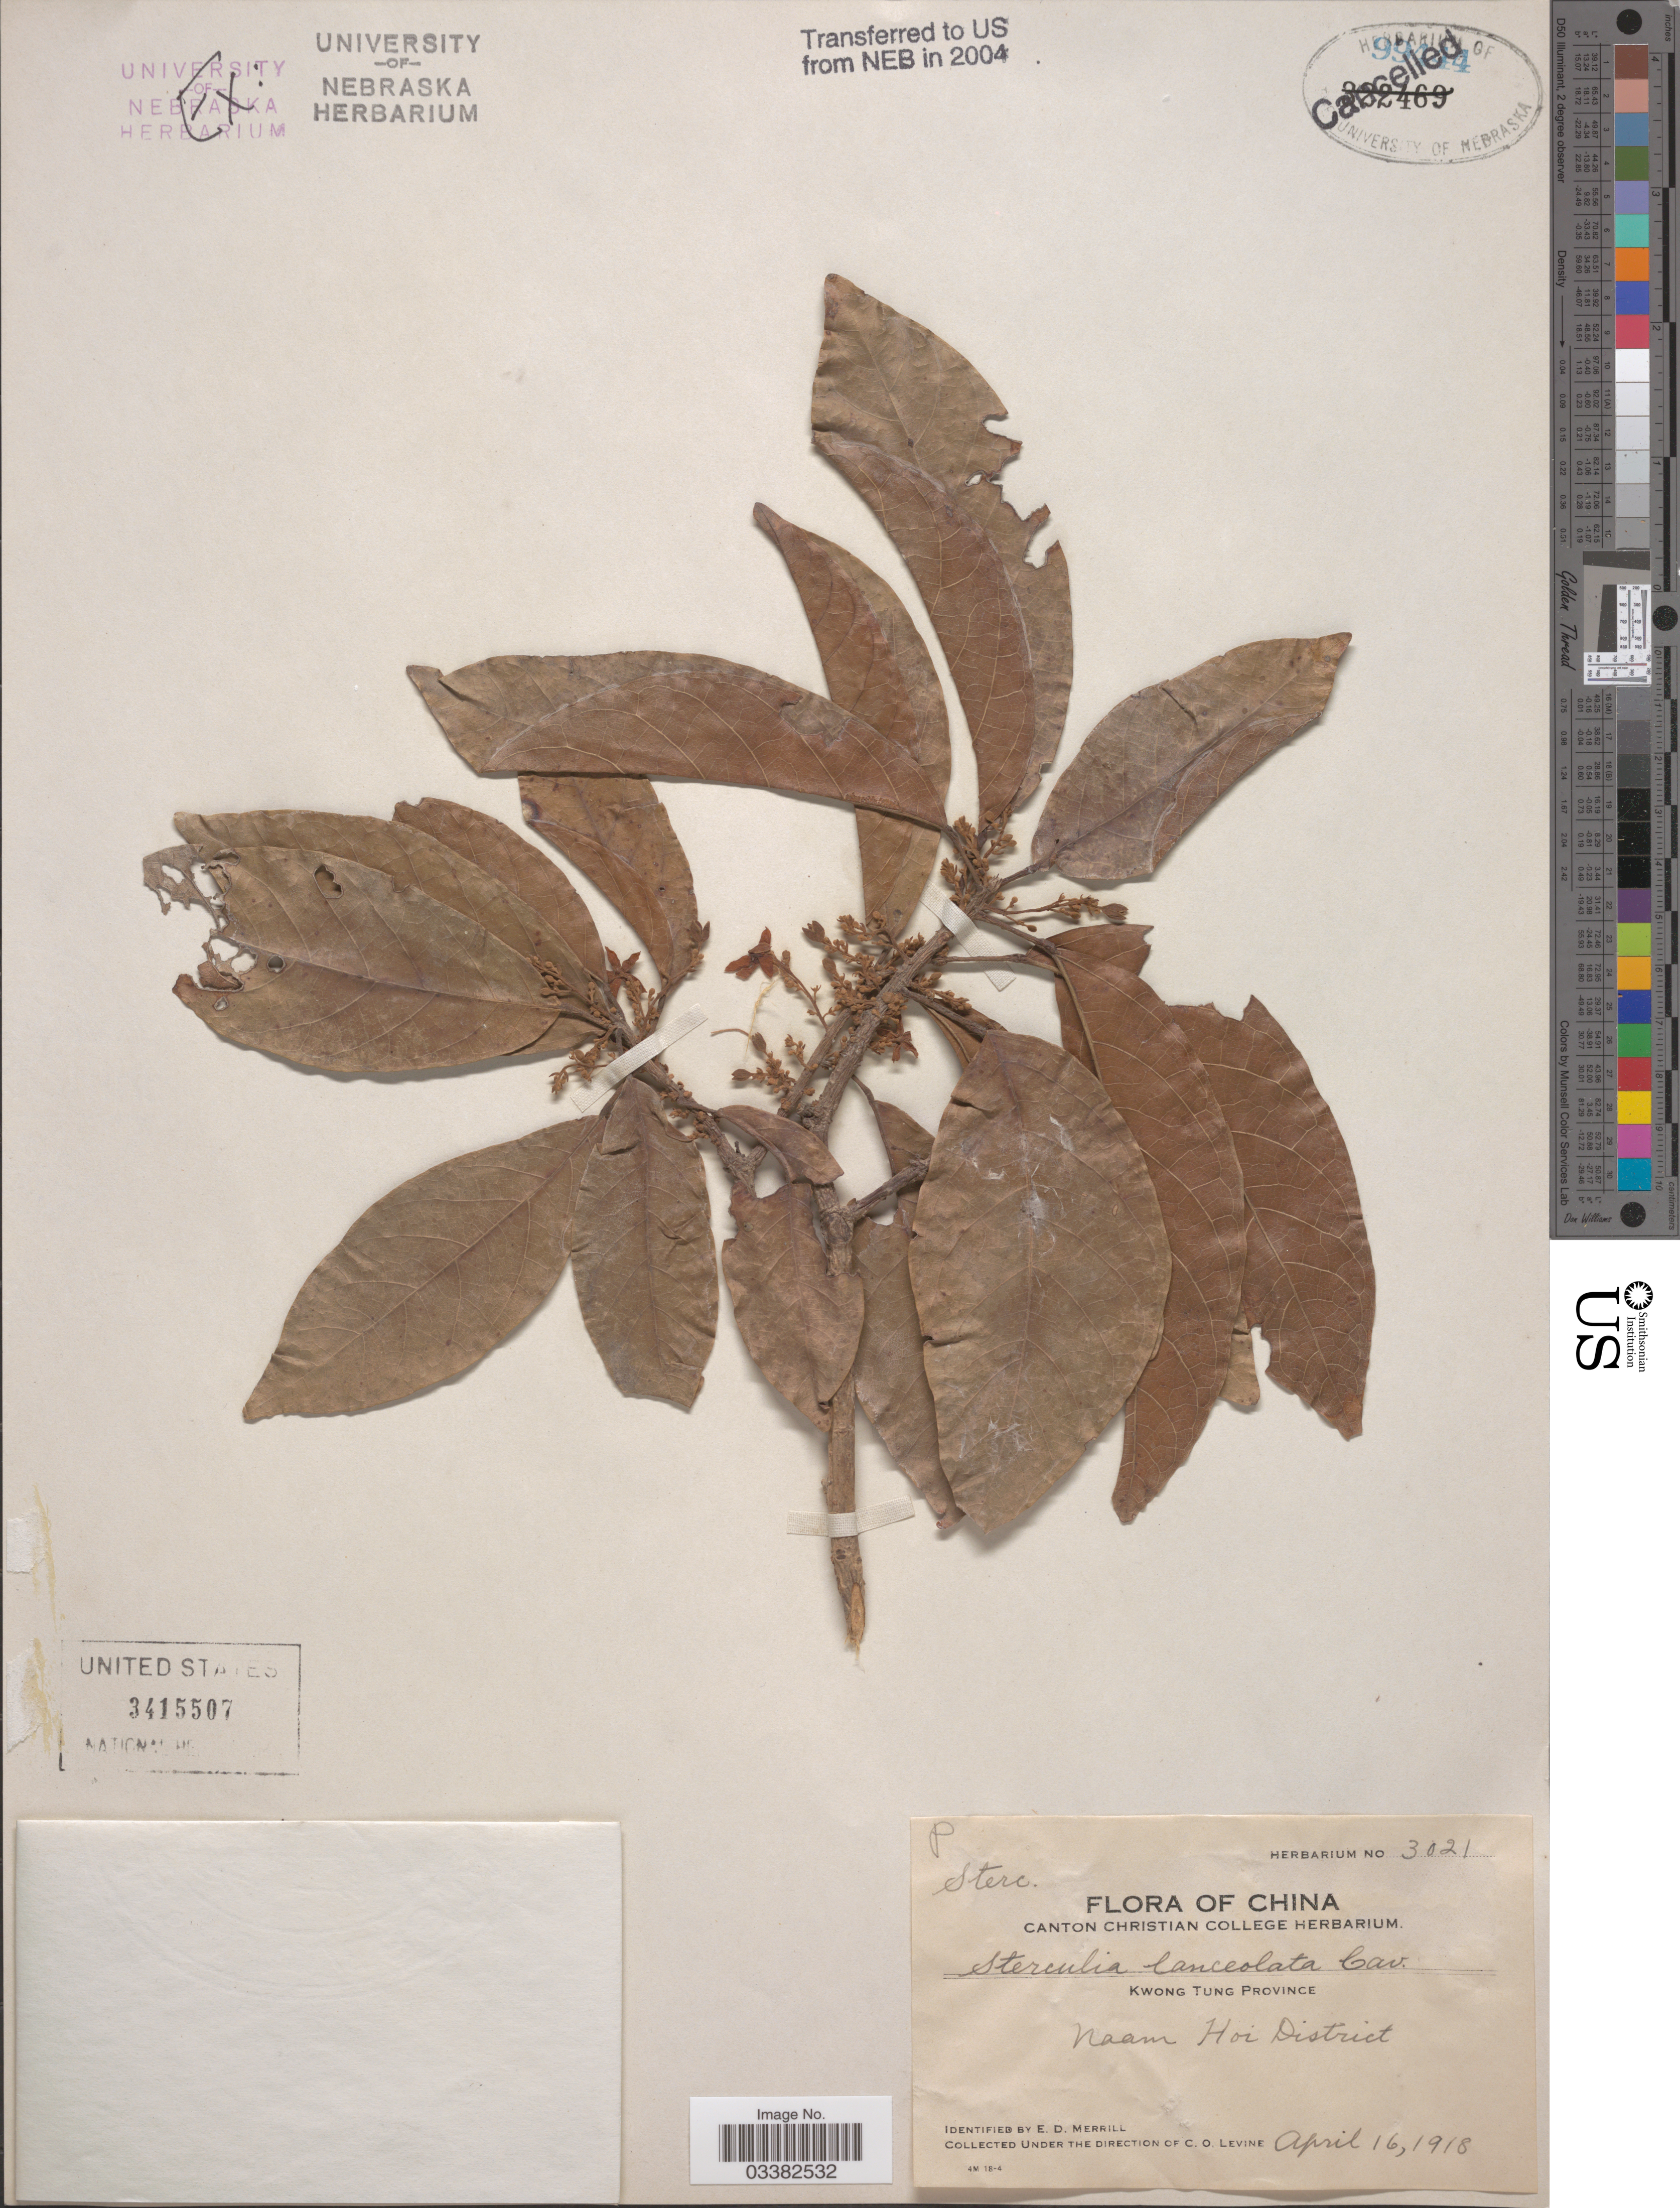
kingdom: Plantae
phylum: Tracheophyta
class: Magnoliopsida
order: Malvales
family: Malvaceae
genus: Sterculia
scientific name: Sterculia lanceolata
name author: Cav.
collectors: C. O. Levine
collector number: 3021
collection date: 1918-04-16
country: China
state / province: Guangdong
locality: Kwong Tung Province. Naam Hoi District.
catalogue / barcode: US 3415507